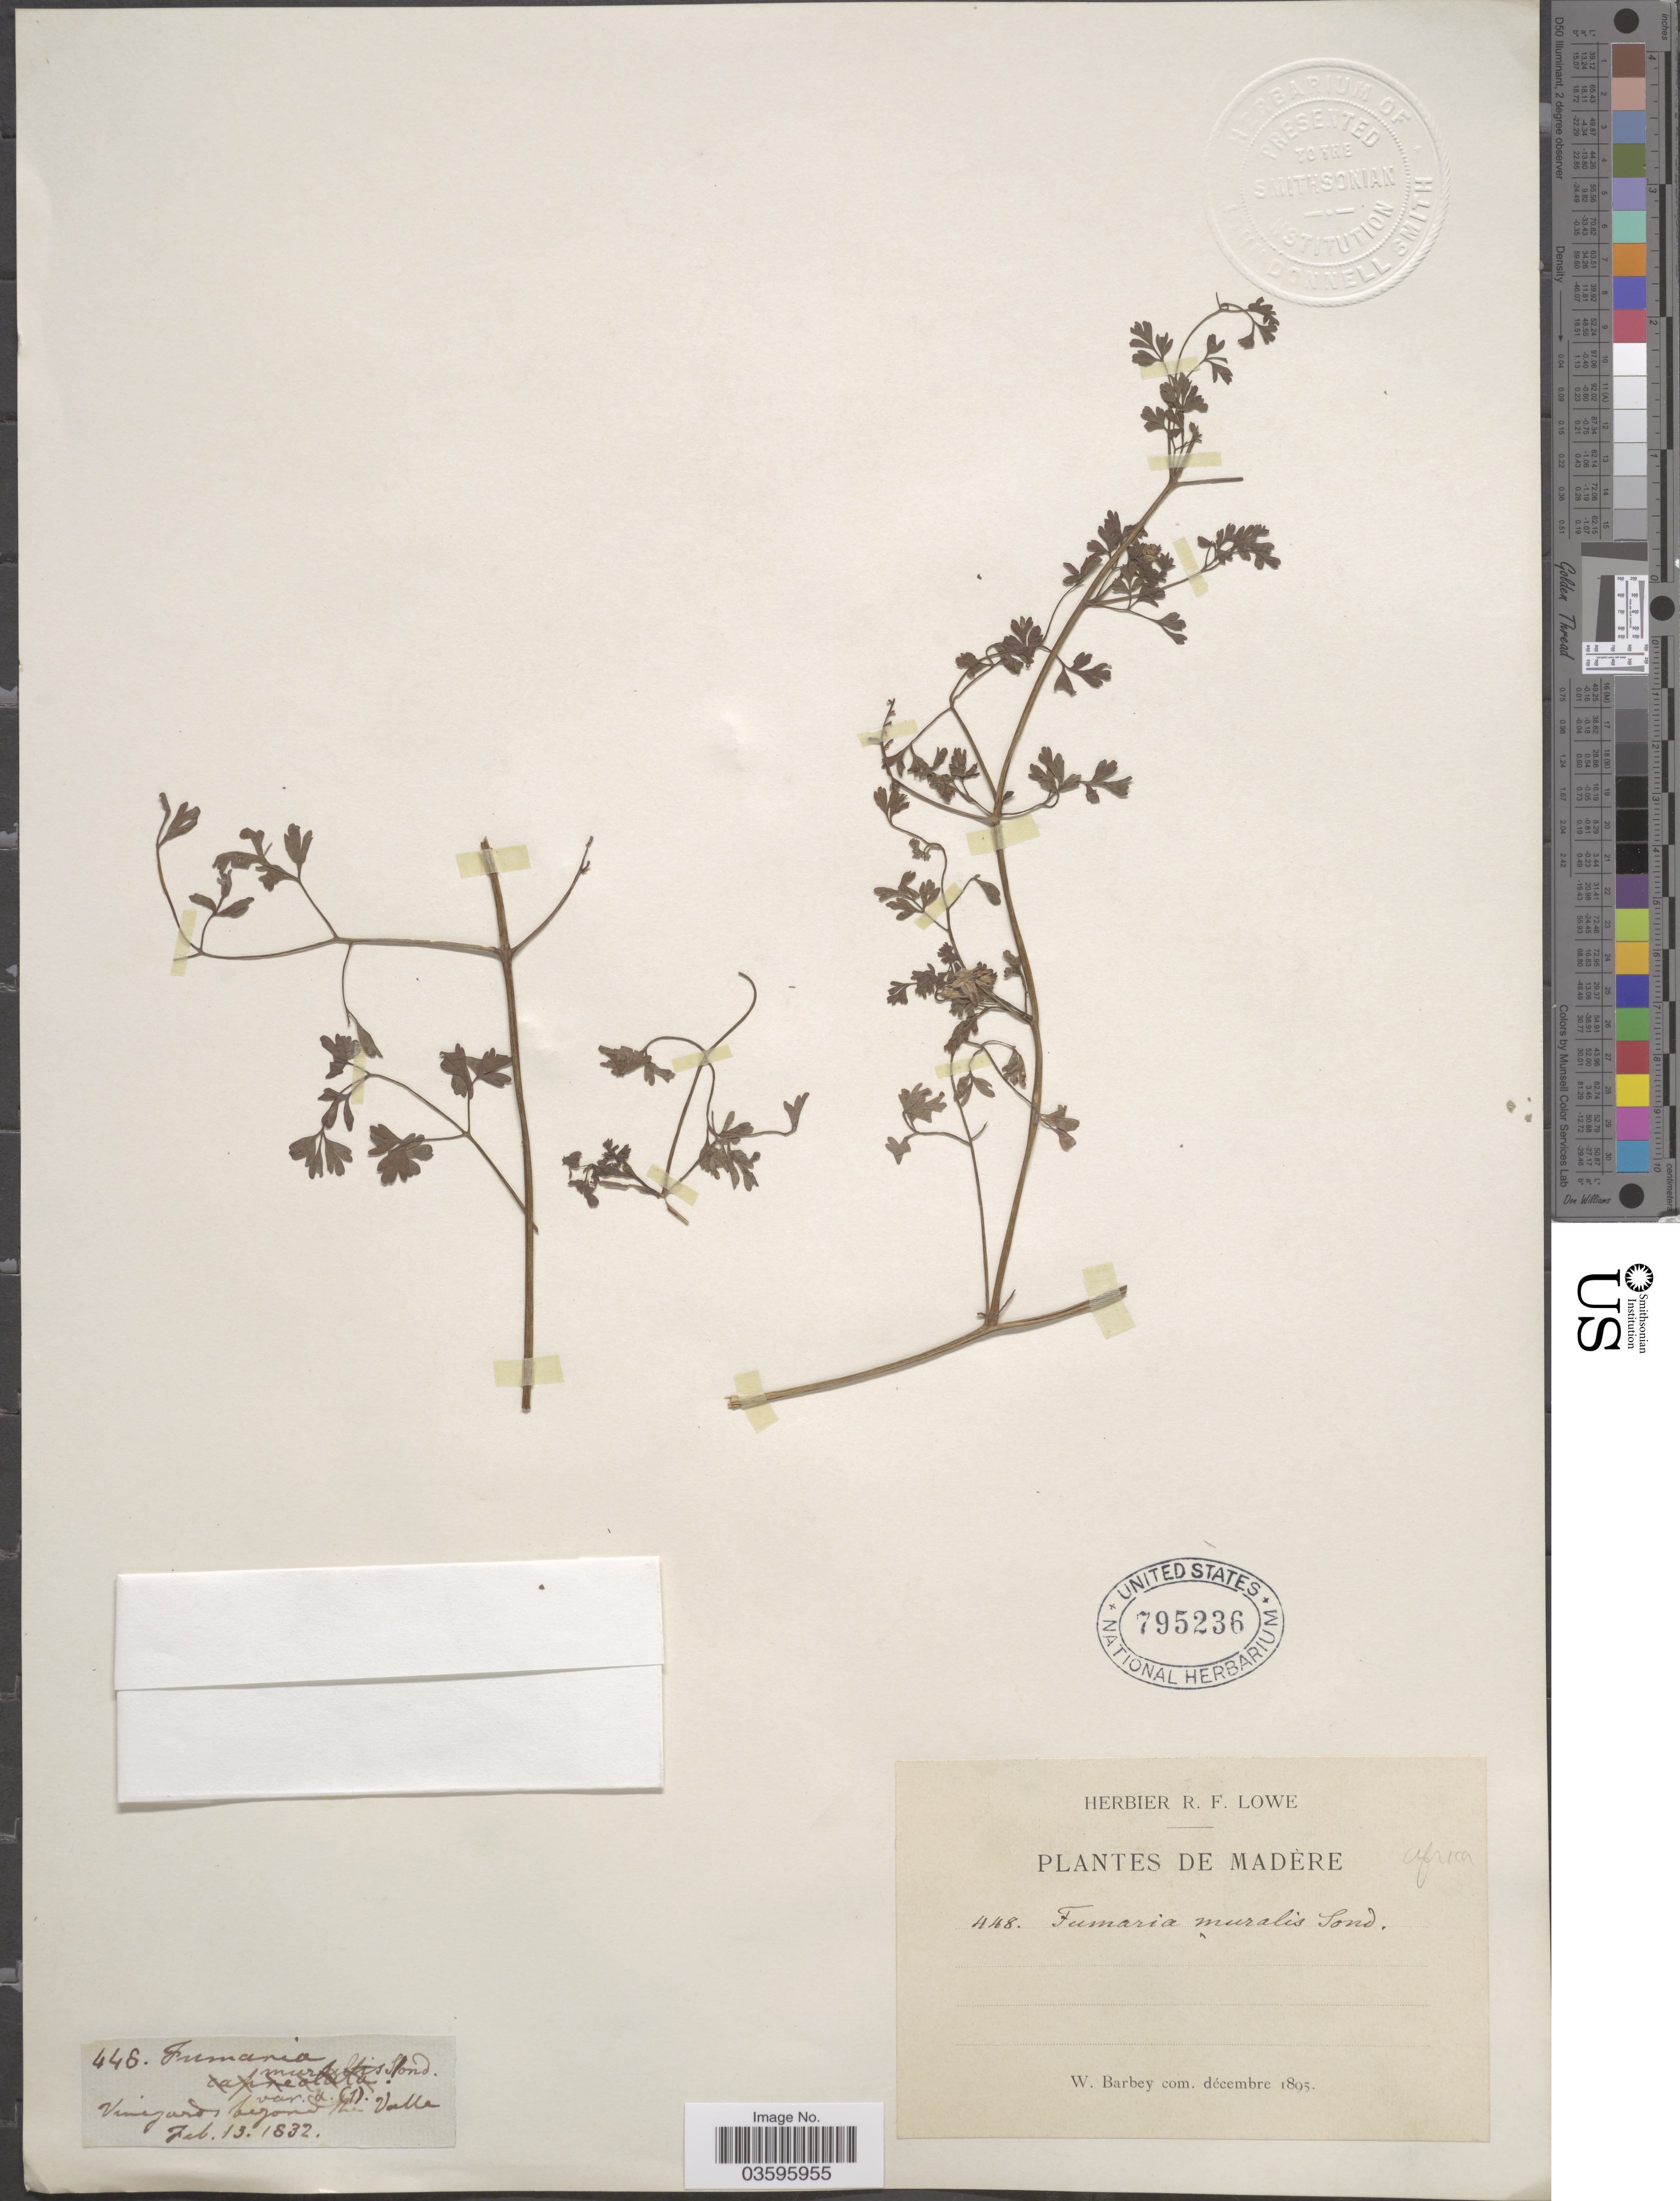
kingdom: Plantae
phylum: Tracheophyta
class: Magnoliopsida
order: Ranunculales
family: Papaveraceae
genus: Fumaria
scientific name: Fumaria muralis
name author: Sond. ex W.D.J. Koch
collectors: W. Barbey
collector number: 448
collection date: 1832-02-13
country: Portugal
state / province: Madeira (Aut. Reg.)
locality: Vanigard beyond the Valle. [interpreted] Madère. Africa.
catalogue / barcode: US 795236